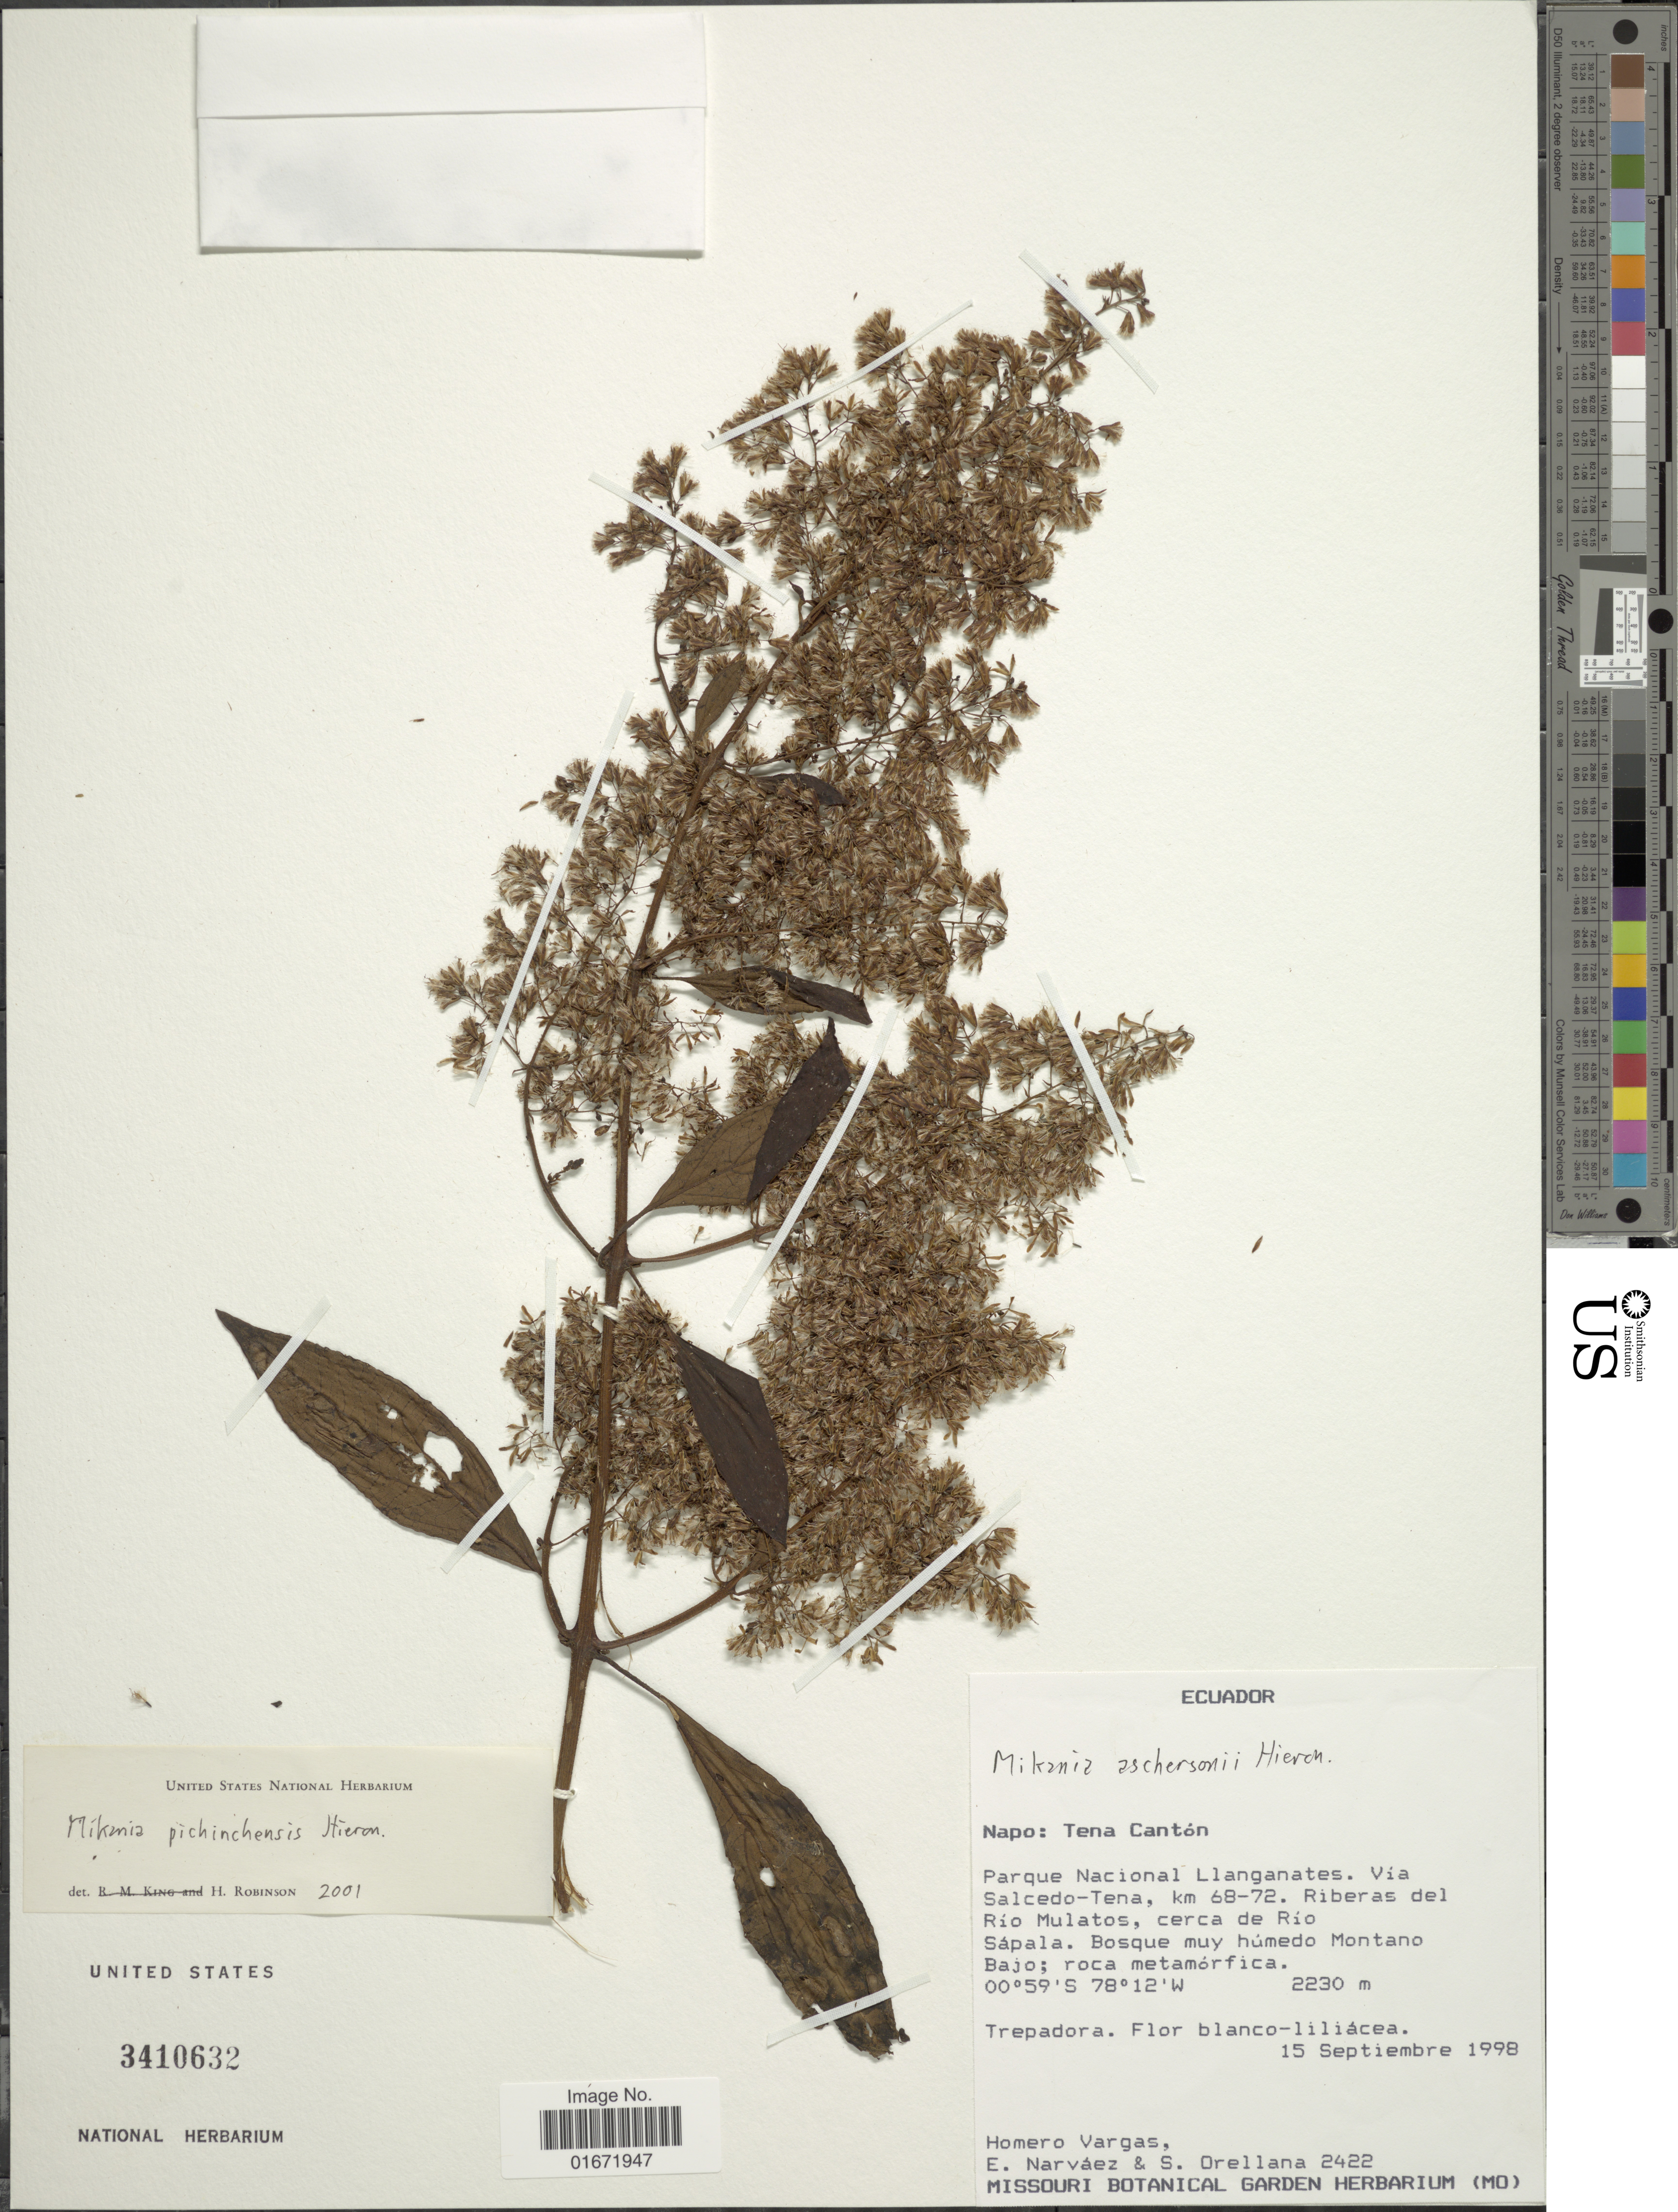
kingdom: Plantae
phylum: Tracheophyta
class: Magnoliopsida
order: Asterales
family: Asteraceae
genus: Mikania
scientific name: Mikania pichinchensis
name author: Hieron.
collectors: H. Vargas, E. Narváez & S. Orellana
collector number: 2422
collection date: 1998-09-15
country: Ecuador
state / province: Napo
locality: Napo: Tena Cantón. Parque Nacional Llanganates. Via Salcedo-Tena, km 68-72. Riberas del Rio Mulatos, cerca de Rio Sápala. Bosque muy húmedo Montano Bajo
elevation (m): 2230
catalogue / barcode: US 3410632